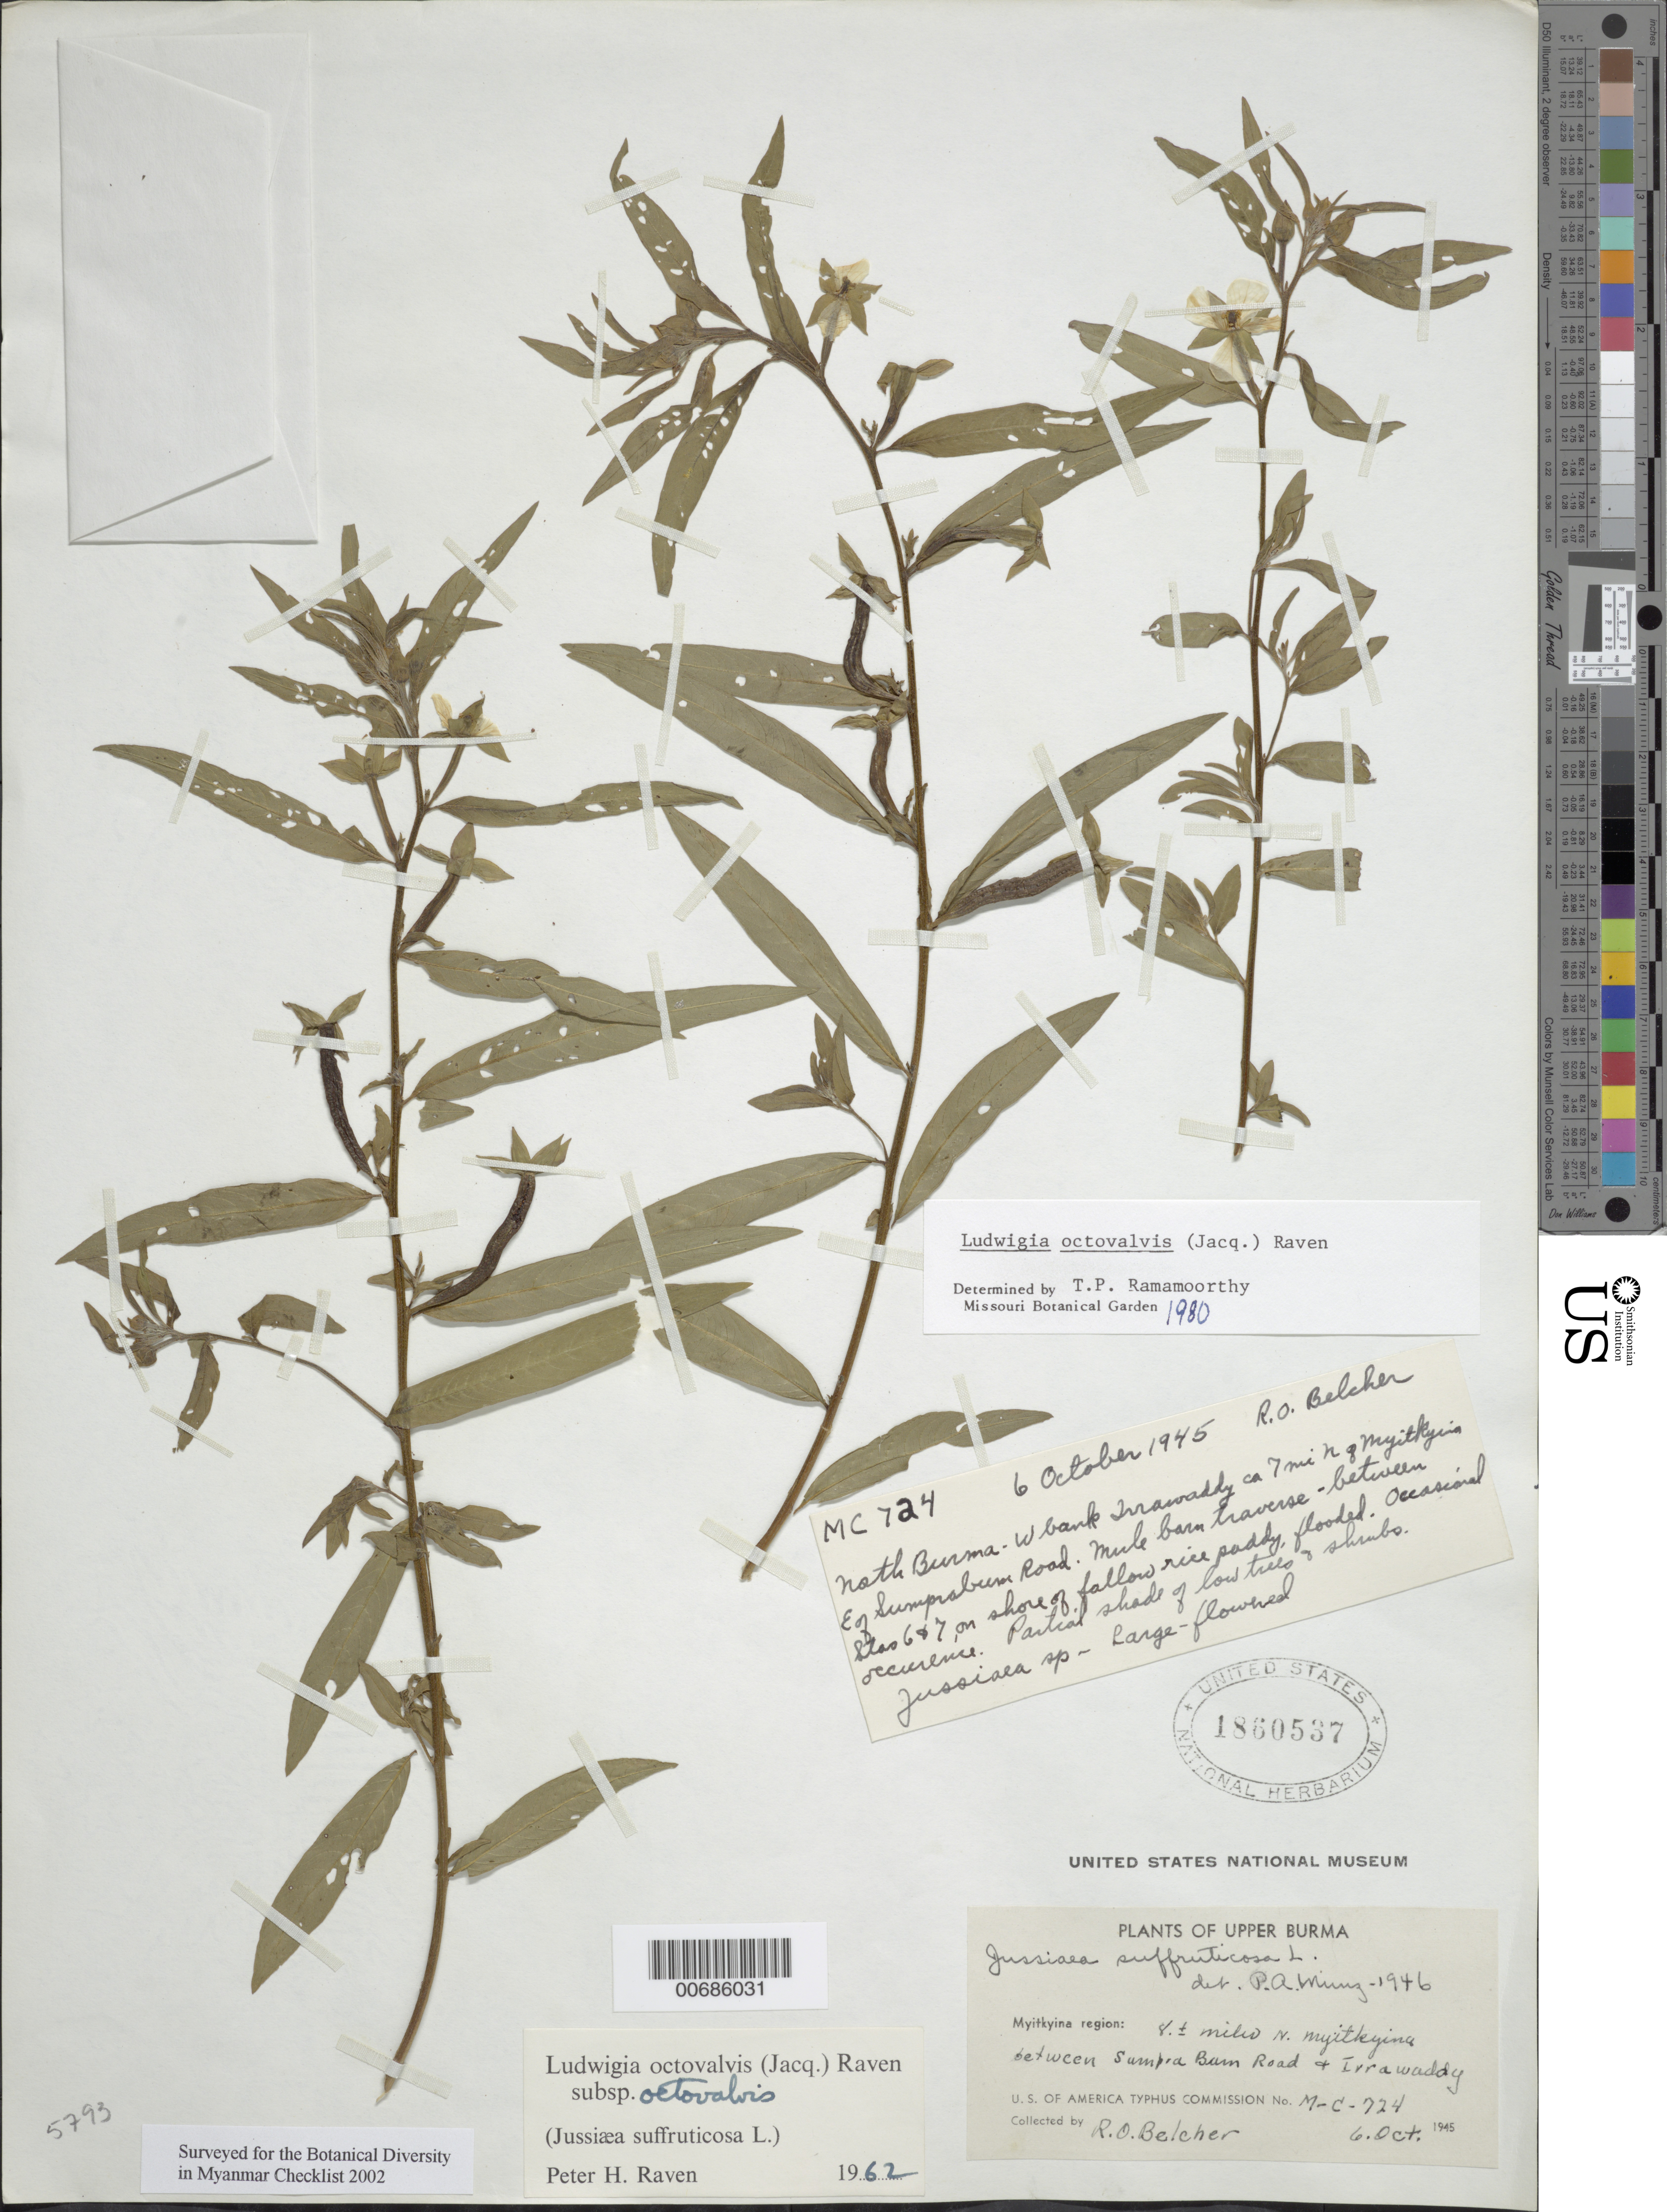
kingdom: Plantae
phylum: Tracheophyta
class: Magnoliopsida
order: Myrtales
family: Onagraceae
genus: Ludwigia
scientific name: Ludwigia octovalvis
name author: (Jacq.) P.H. Raven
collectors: R. Belcher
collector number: MC 724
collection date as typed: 06 Oct 1945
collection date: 1945-10-06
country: Myanmar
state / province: Kachin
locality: Myitkyina, 7 mi. N of, Irrawaddy R, E of Sumpra Bum Road, Sta. 6-7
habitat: Shore of fallow rice paddy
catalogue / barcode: US 1860537